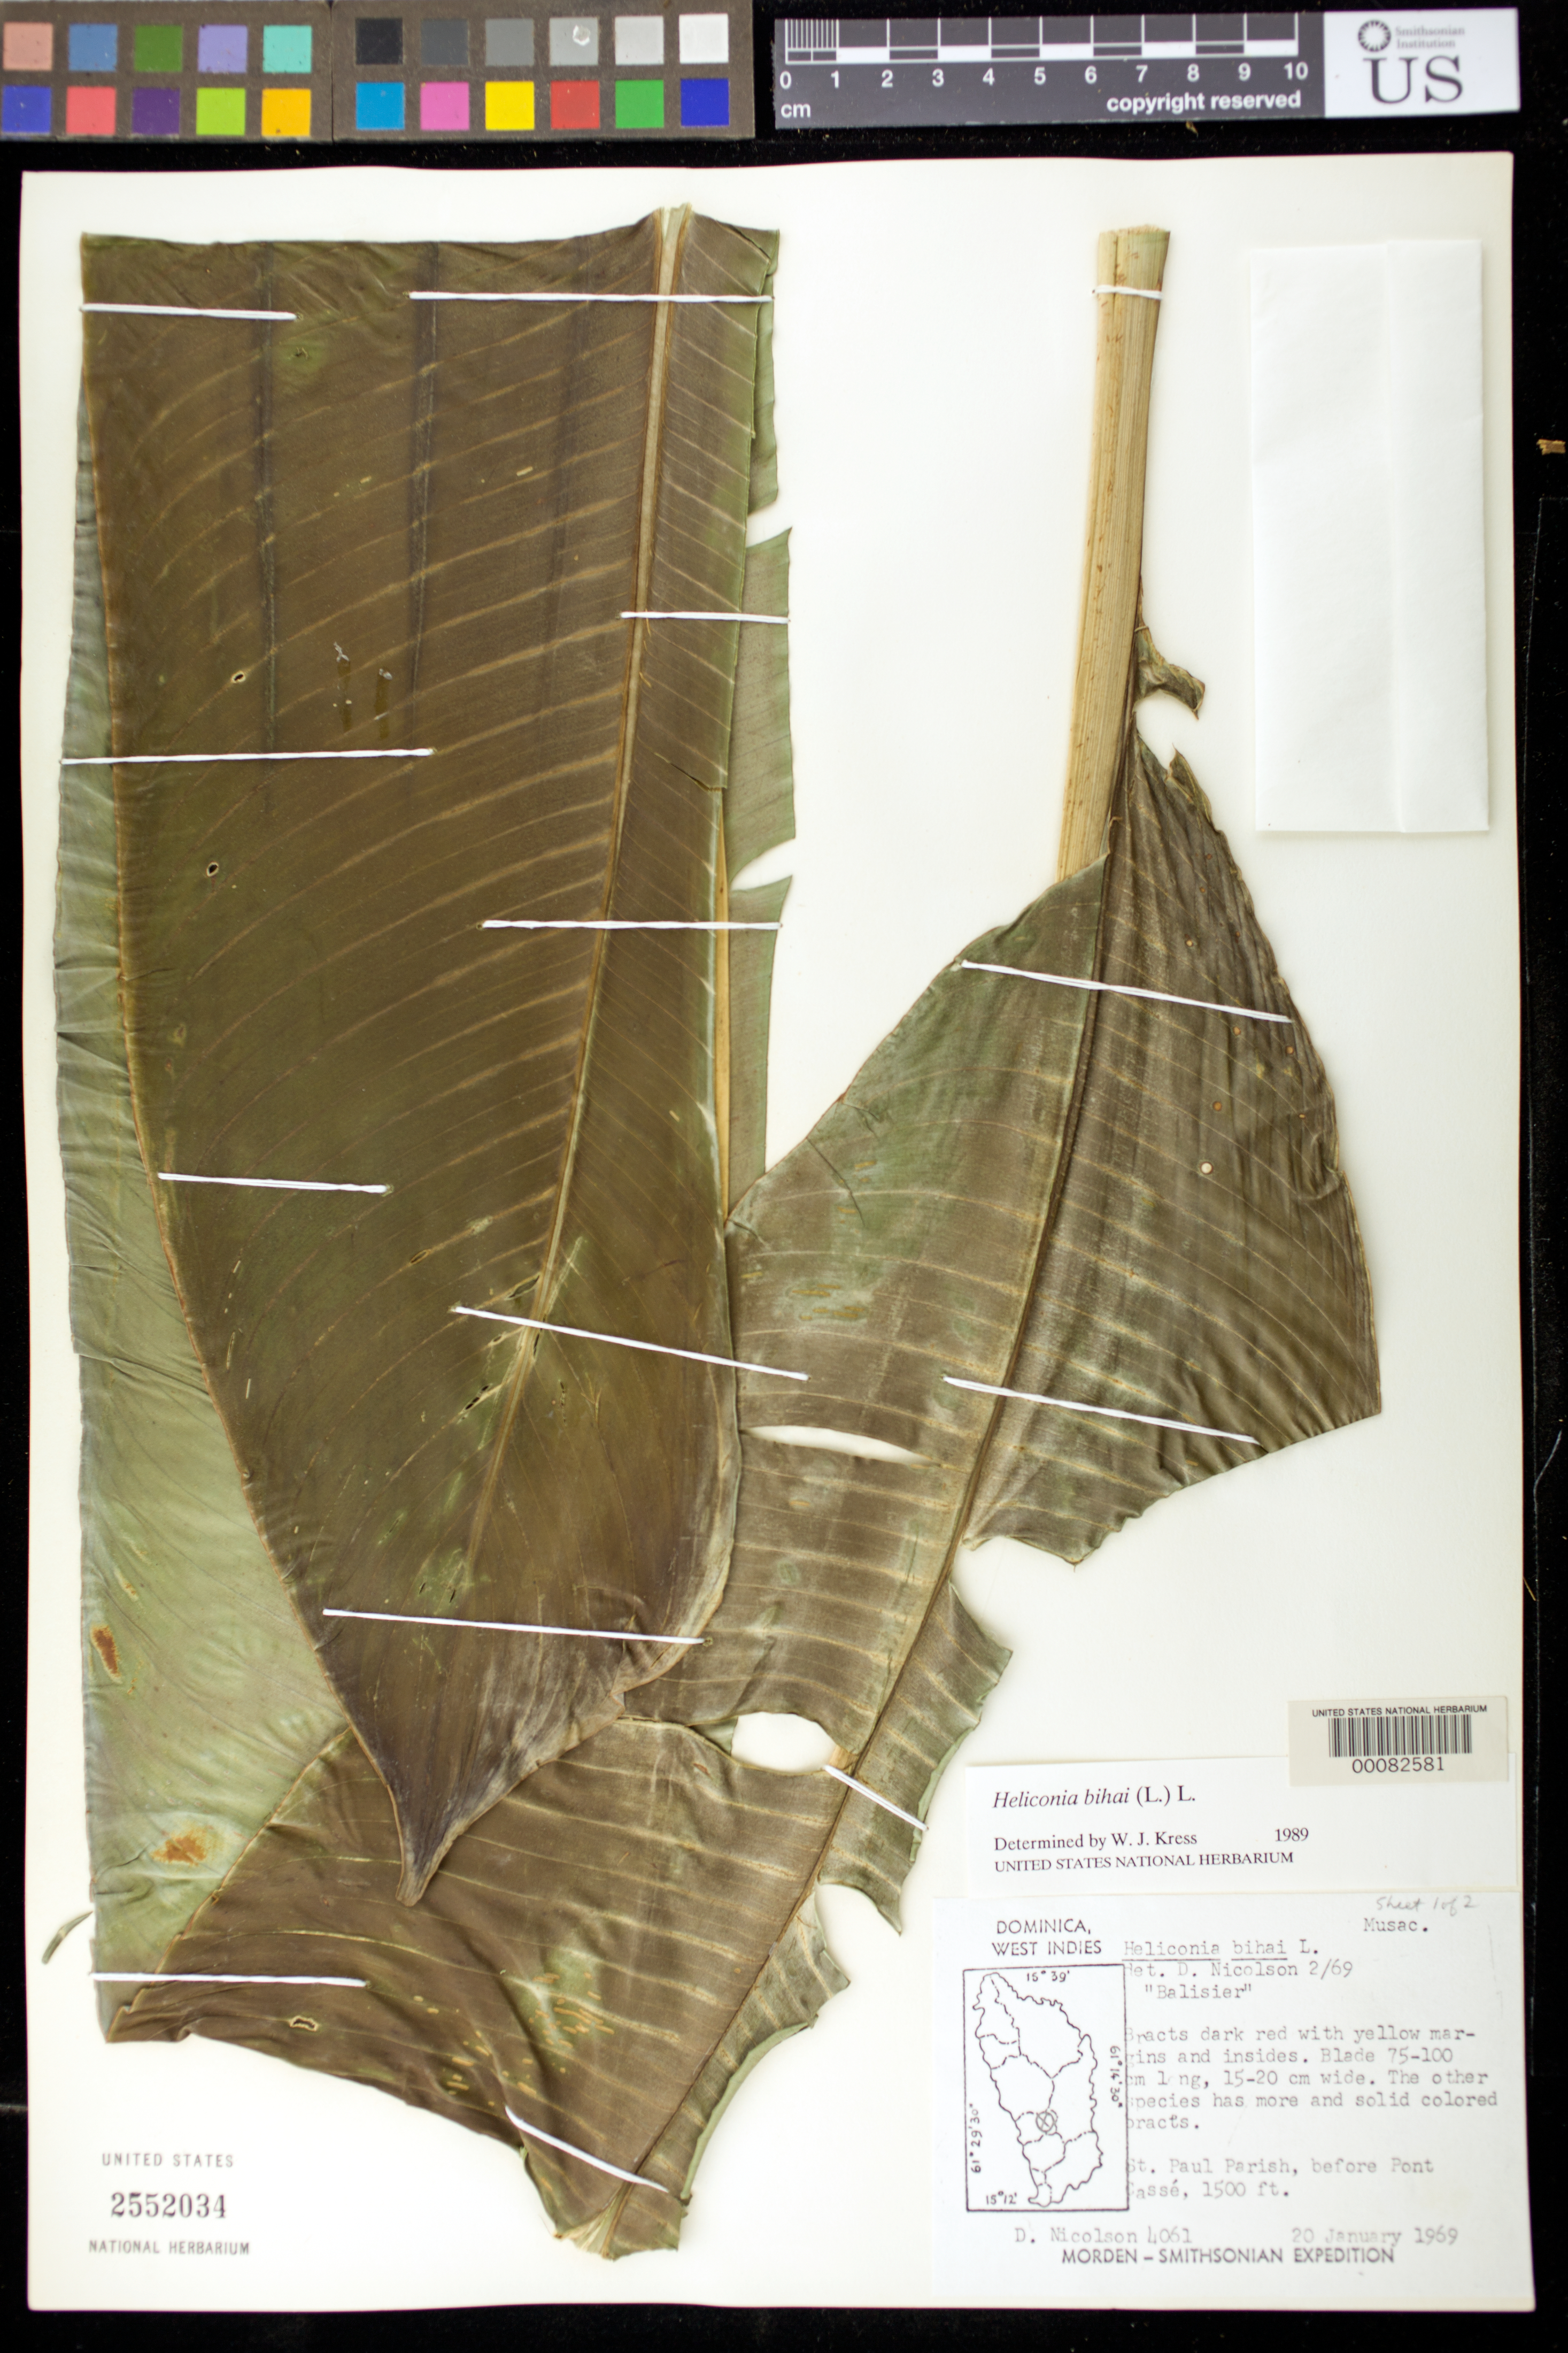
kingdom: Plantae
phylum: Tracheophyta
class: Liliopsida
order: Zingiberales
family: Heliconiaceae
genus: Heliconia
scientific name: Heliconia bihai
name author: (L.) L.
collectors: D. H. Nicolson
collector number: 4061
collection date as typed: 20 Jan 1969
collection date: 1969-01-20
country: Dominica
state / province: St. Paul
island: Dominica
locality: Before pont casse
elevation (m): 457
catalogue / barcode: US 2552034